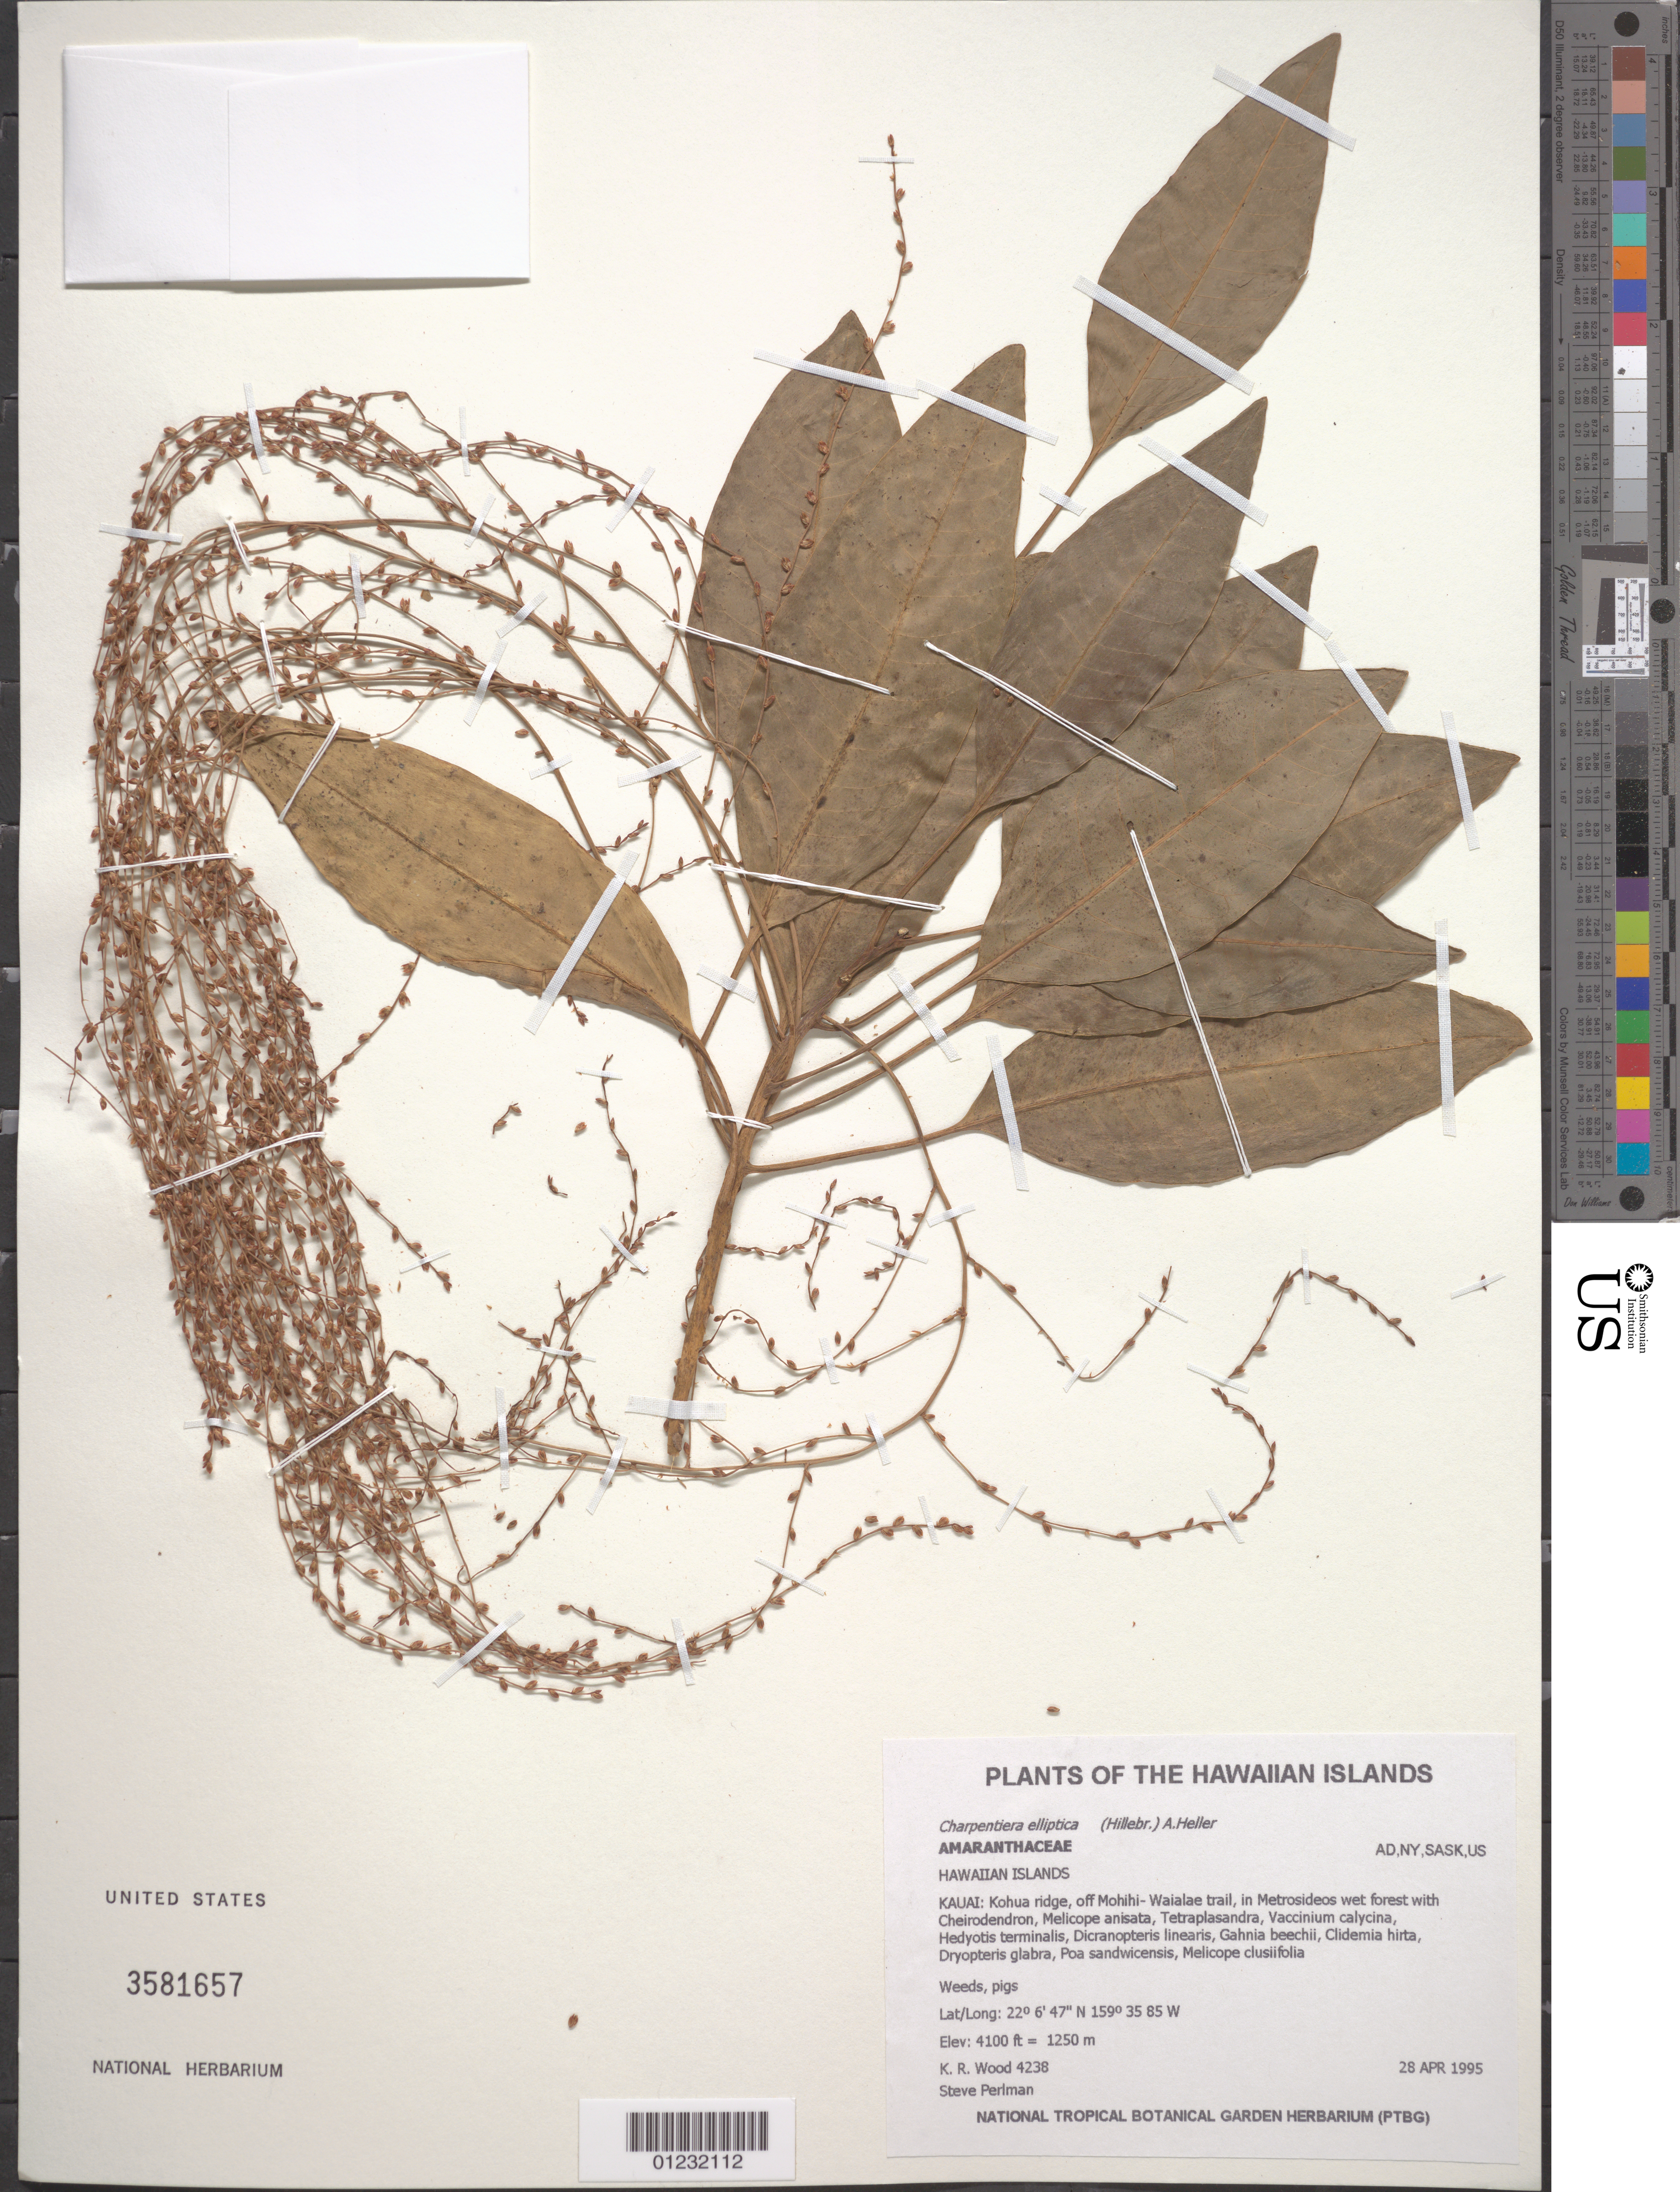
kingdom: Plantae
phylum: Tracheophyta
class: Magnoliopsida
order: Caryophyllales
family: Amaranthaceae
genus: Charpentiera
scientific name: Charpentiera elliptica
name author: (Hillebr.) A. Heller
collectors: K. R. Wood & S. P. Perlman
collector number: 4238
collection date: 1995-04-28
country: United States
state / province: Hawaii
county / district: Kauai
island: Kaua'i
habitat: Wet forest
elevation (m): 1250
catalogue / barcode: US 3581657